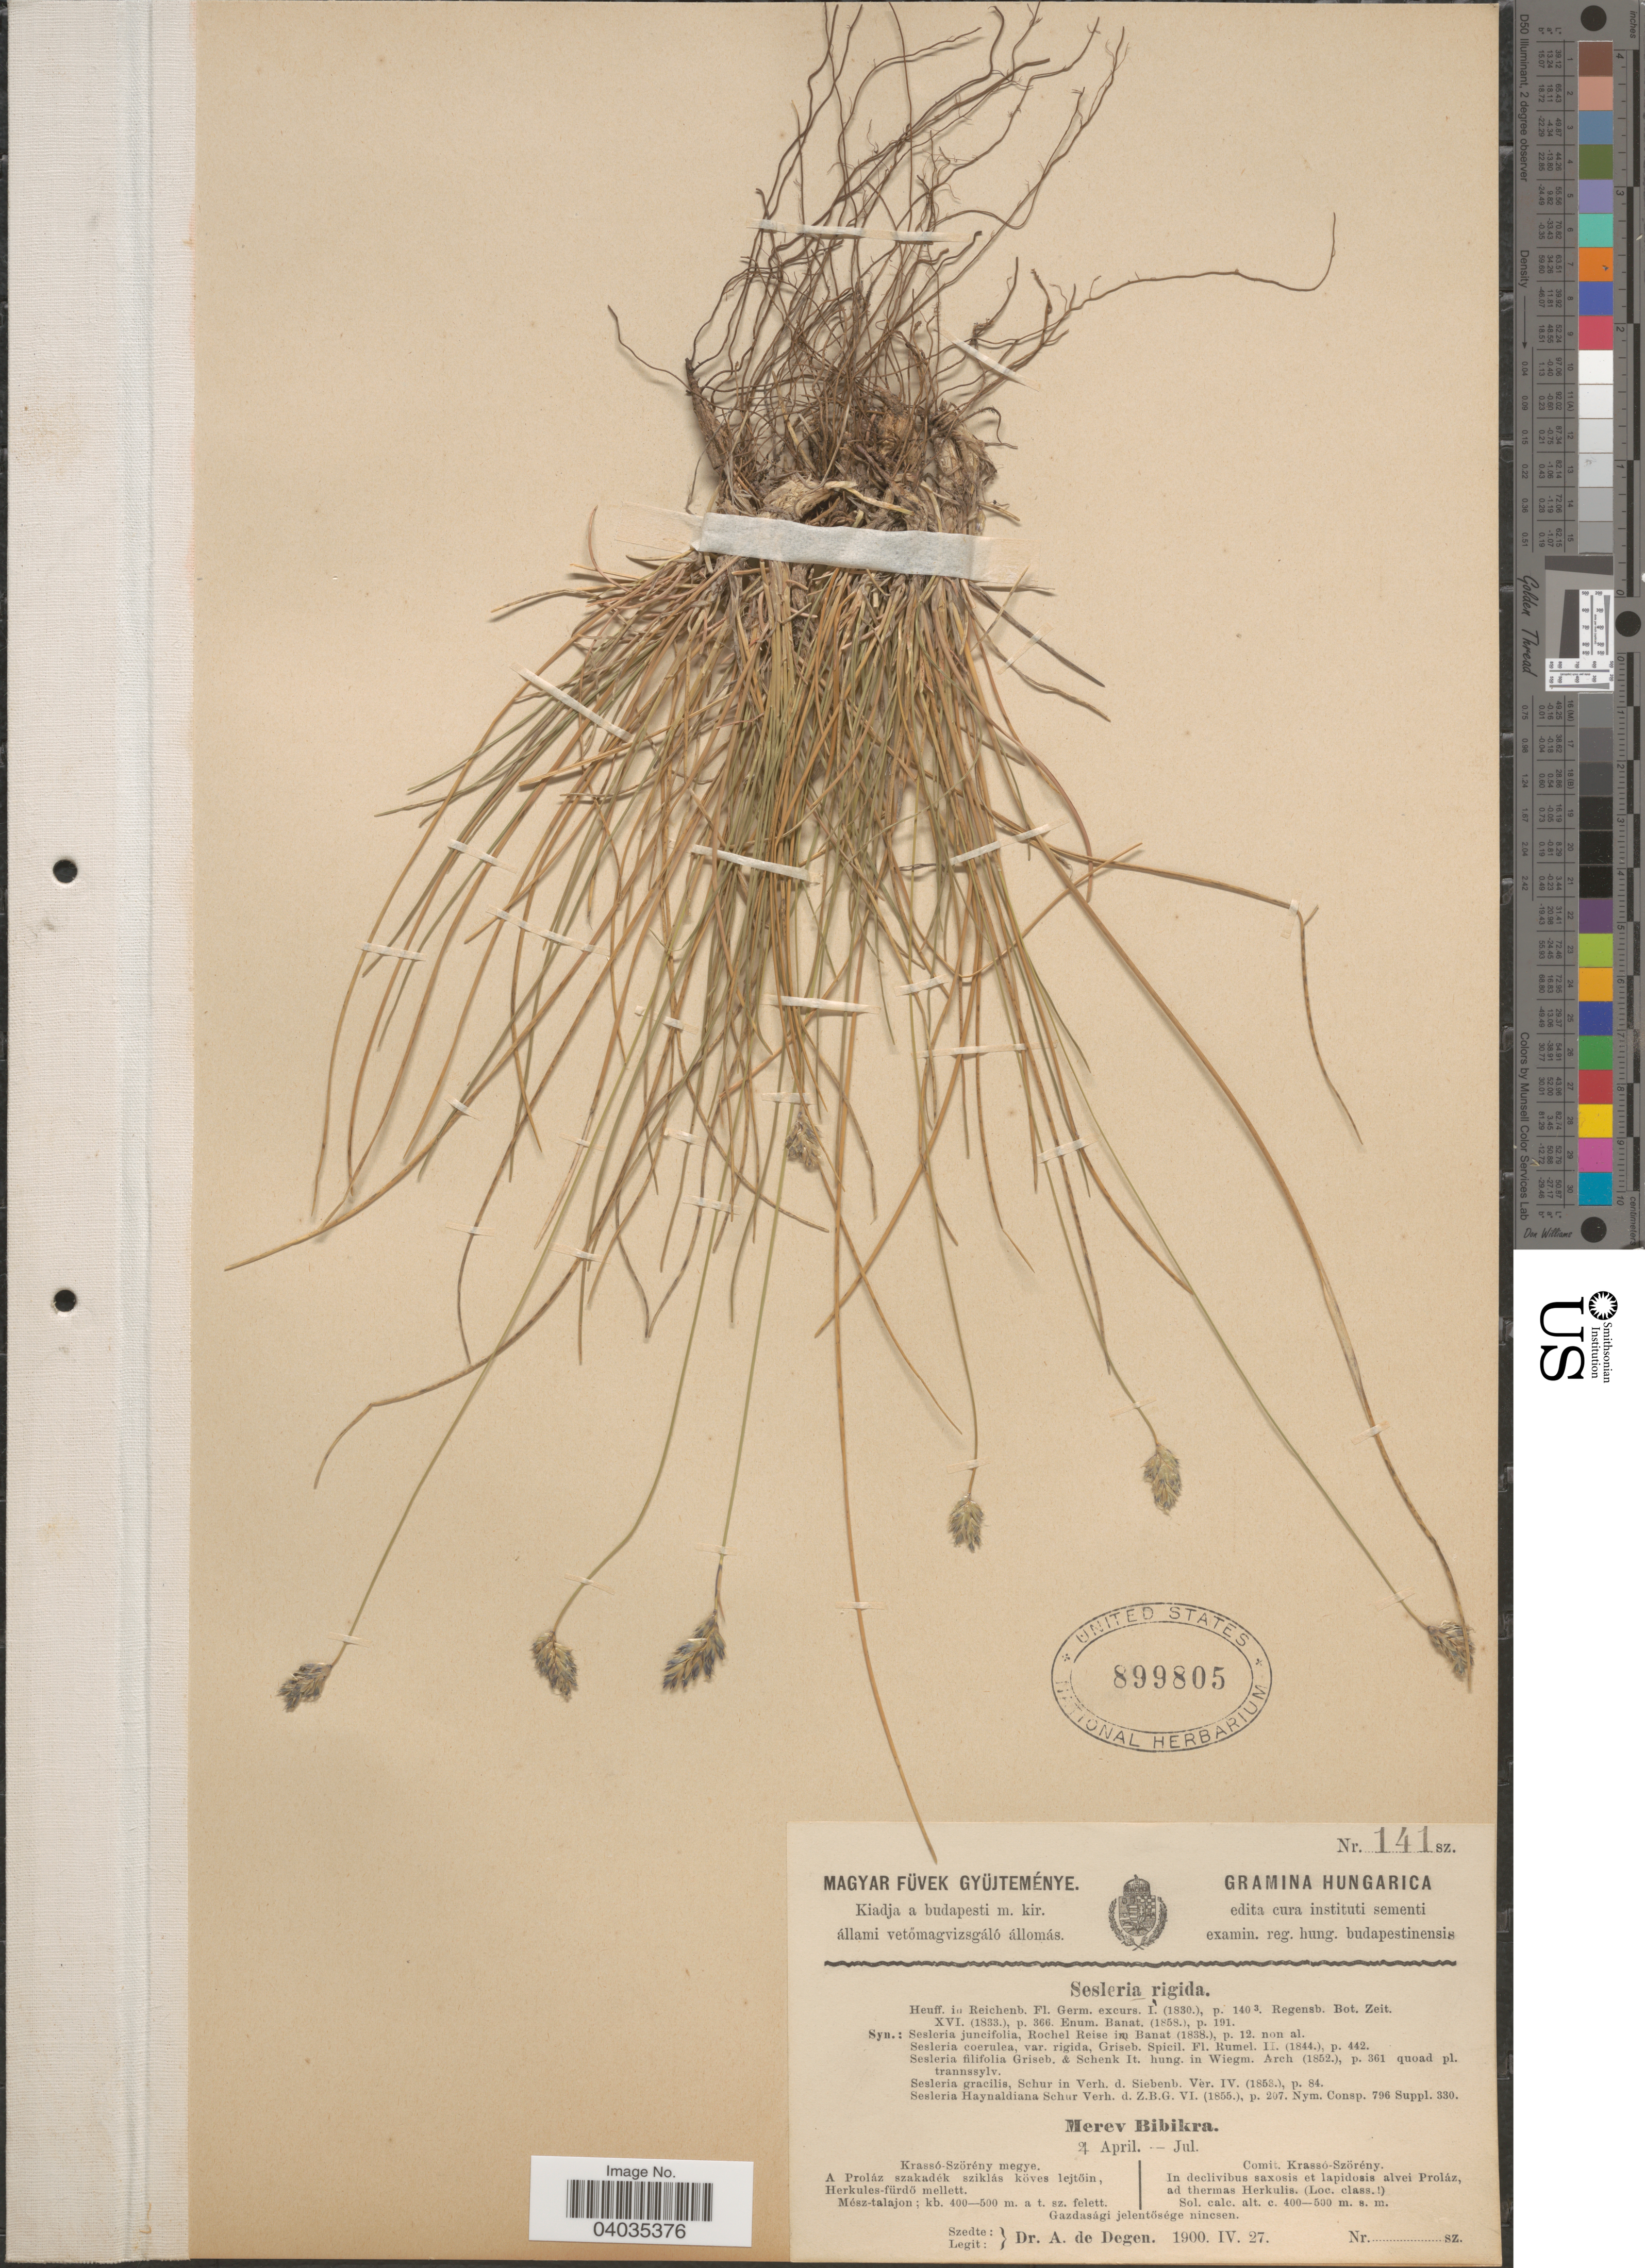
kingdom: Plantae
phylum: Tracheophyta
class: Liliopsida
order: Poales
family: Poaceae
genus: Sesleria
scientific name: Sesleria rigida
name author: Heuff. ex Rchb.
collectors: A. Degen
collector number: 141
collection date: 1900-04-27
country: Hungary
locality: Hungarica. Comit. Krassó-Szörény. In declivibus saxosis et lapidosis alvei Proláz, ad thermas Herkulis.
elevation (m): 400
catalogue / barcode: US 899805